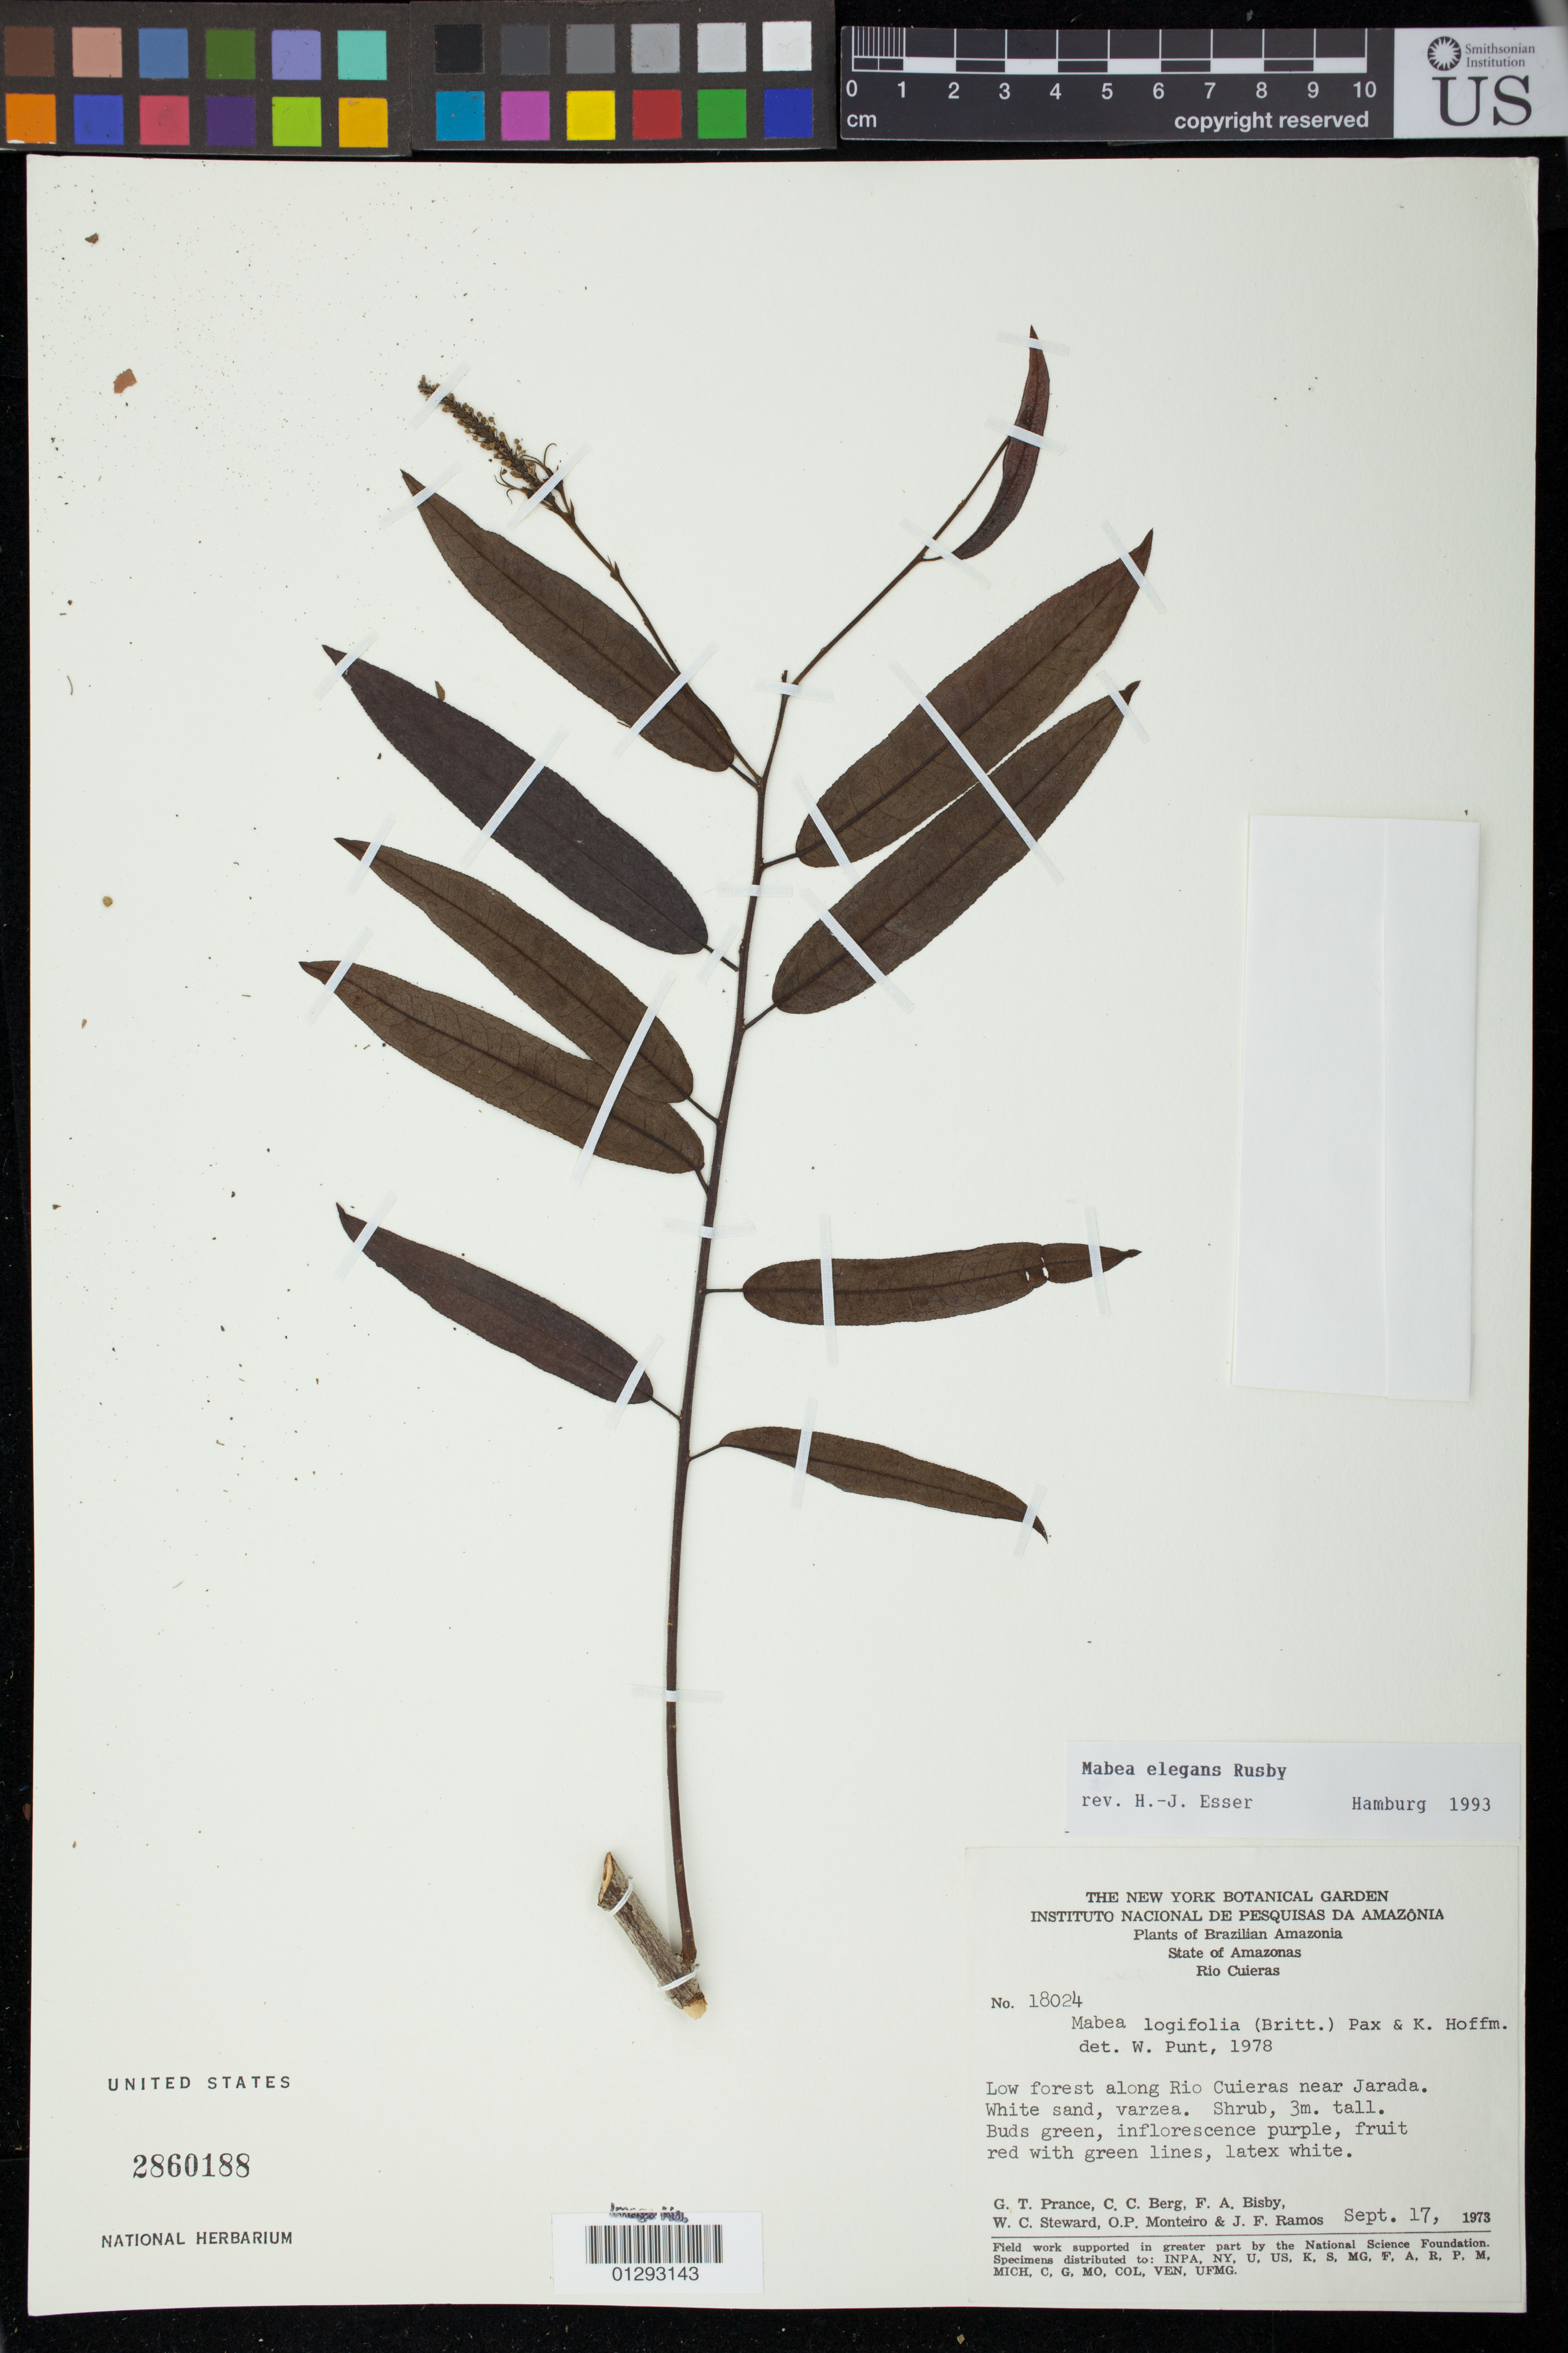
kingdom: Plantae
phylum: Tracheophyta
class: Magnoliopsida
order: Malpighiales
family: Euphorbiaceae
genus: Mabea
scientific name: Mabea elegans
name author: Rusby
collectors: G. T. Prance, C. C. Berg, F. A. Bisby, W. C. Steward, O. P. Monteiro & J. F. Ramos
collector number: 18024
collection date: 1973-09-17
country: Brazil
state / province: Amazonas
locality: along Rio Cuieras near Jarada.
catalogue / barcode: US 2860188